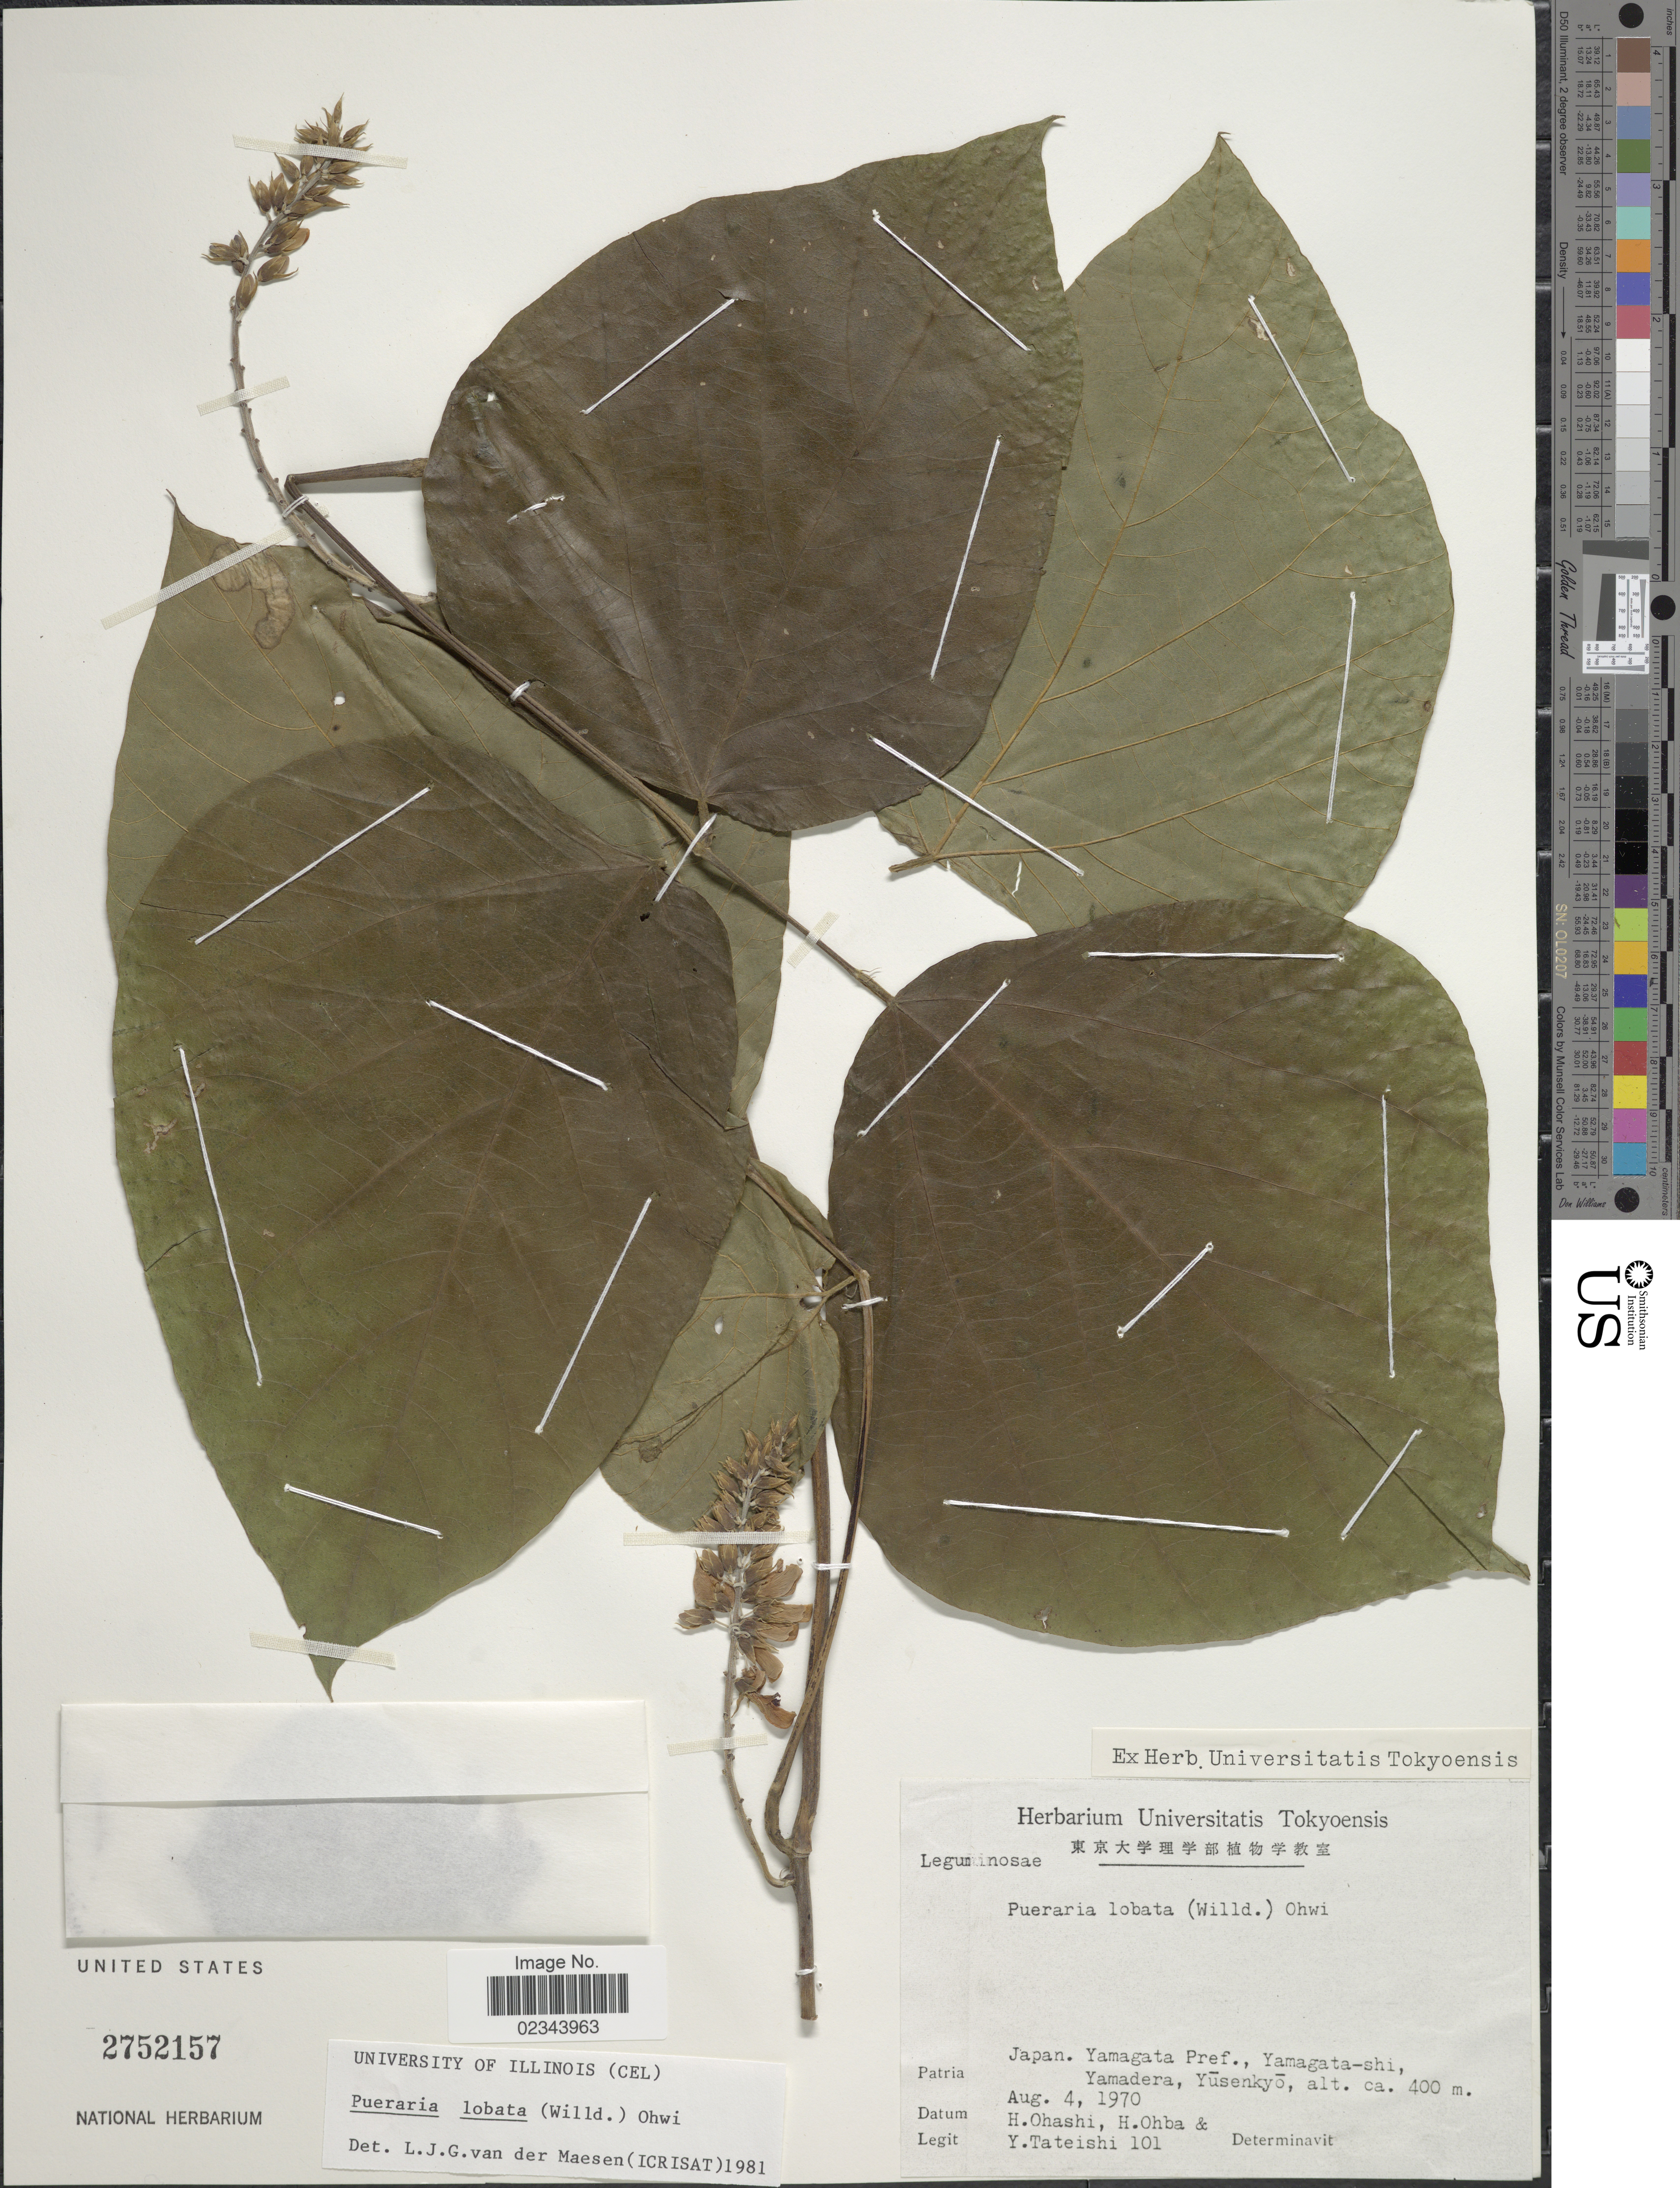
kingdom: Plantae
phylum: Tracheophyta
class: Magnoliopsida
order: Fabales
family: Fabaceae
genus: Pueraria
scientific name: Pueraria lobata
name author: (Willd.) Ohwi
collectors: H. Ohashi, H. Ohba & Y. Tateishi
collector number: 101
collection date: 1970-08-04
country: Japan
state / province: Yamagata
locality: Yamagata-shi, Yamadera, Yusenkyo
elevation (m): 400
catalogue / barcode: US 2752157